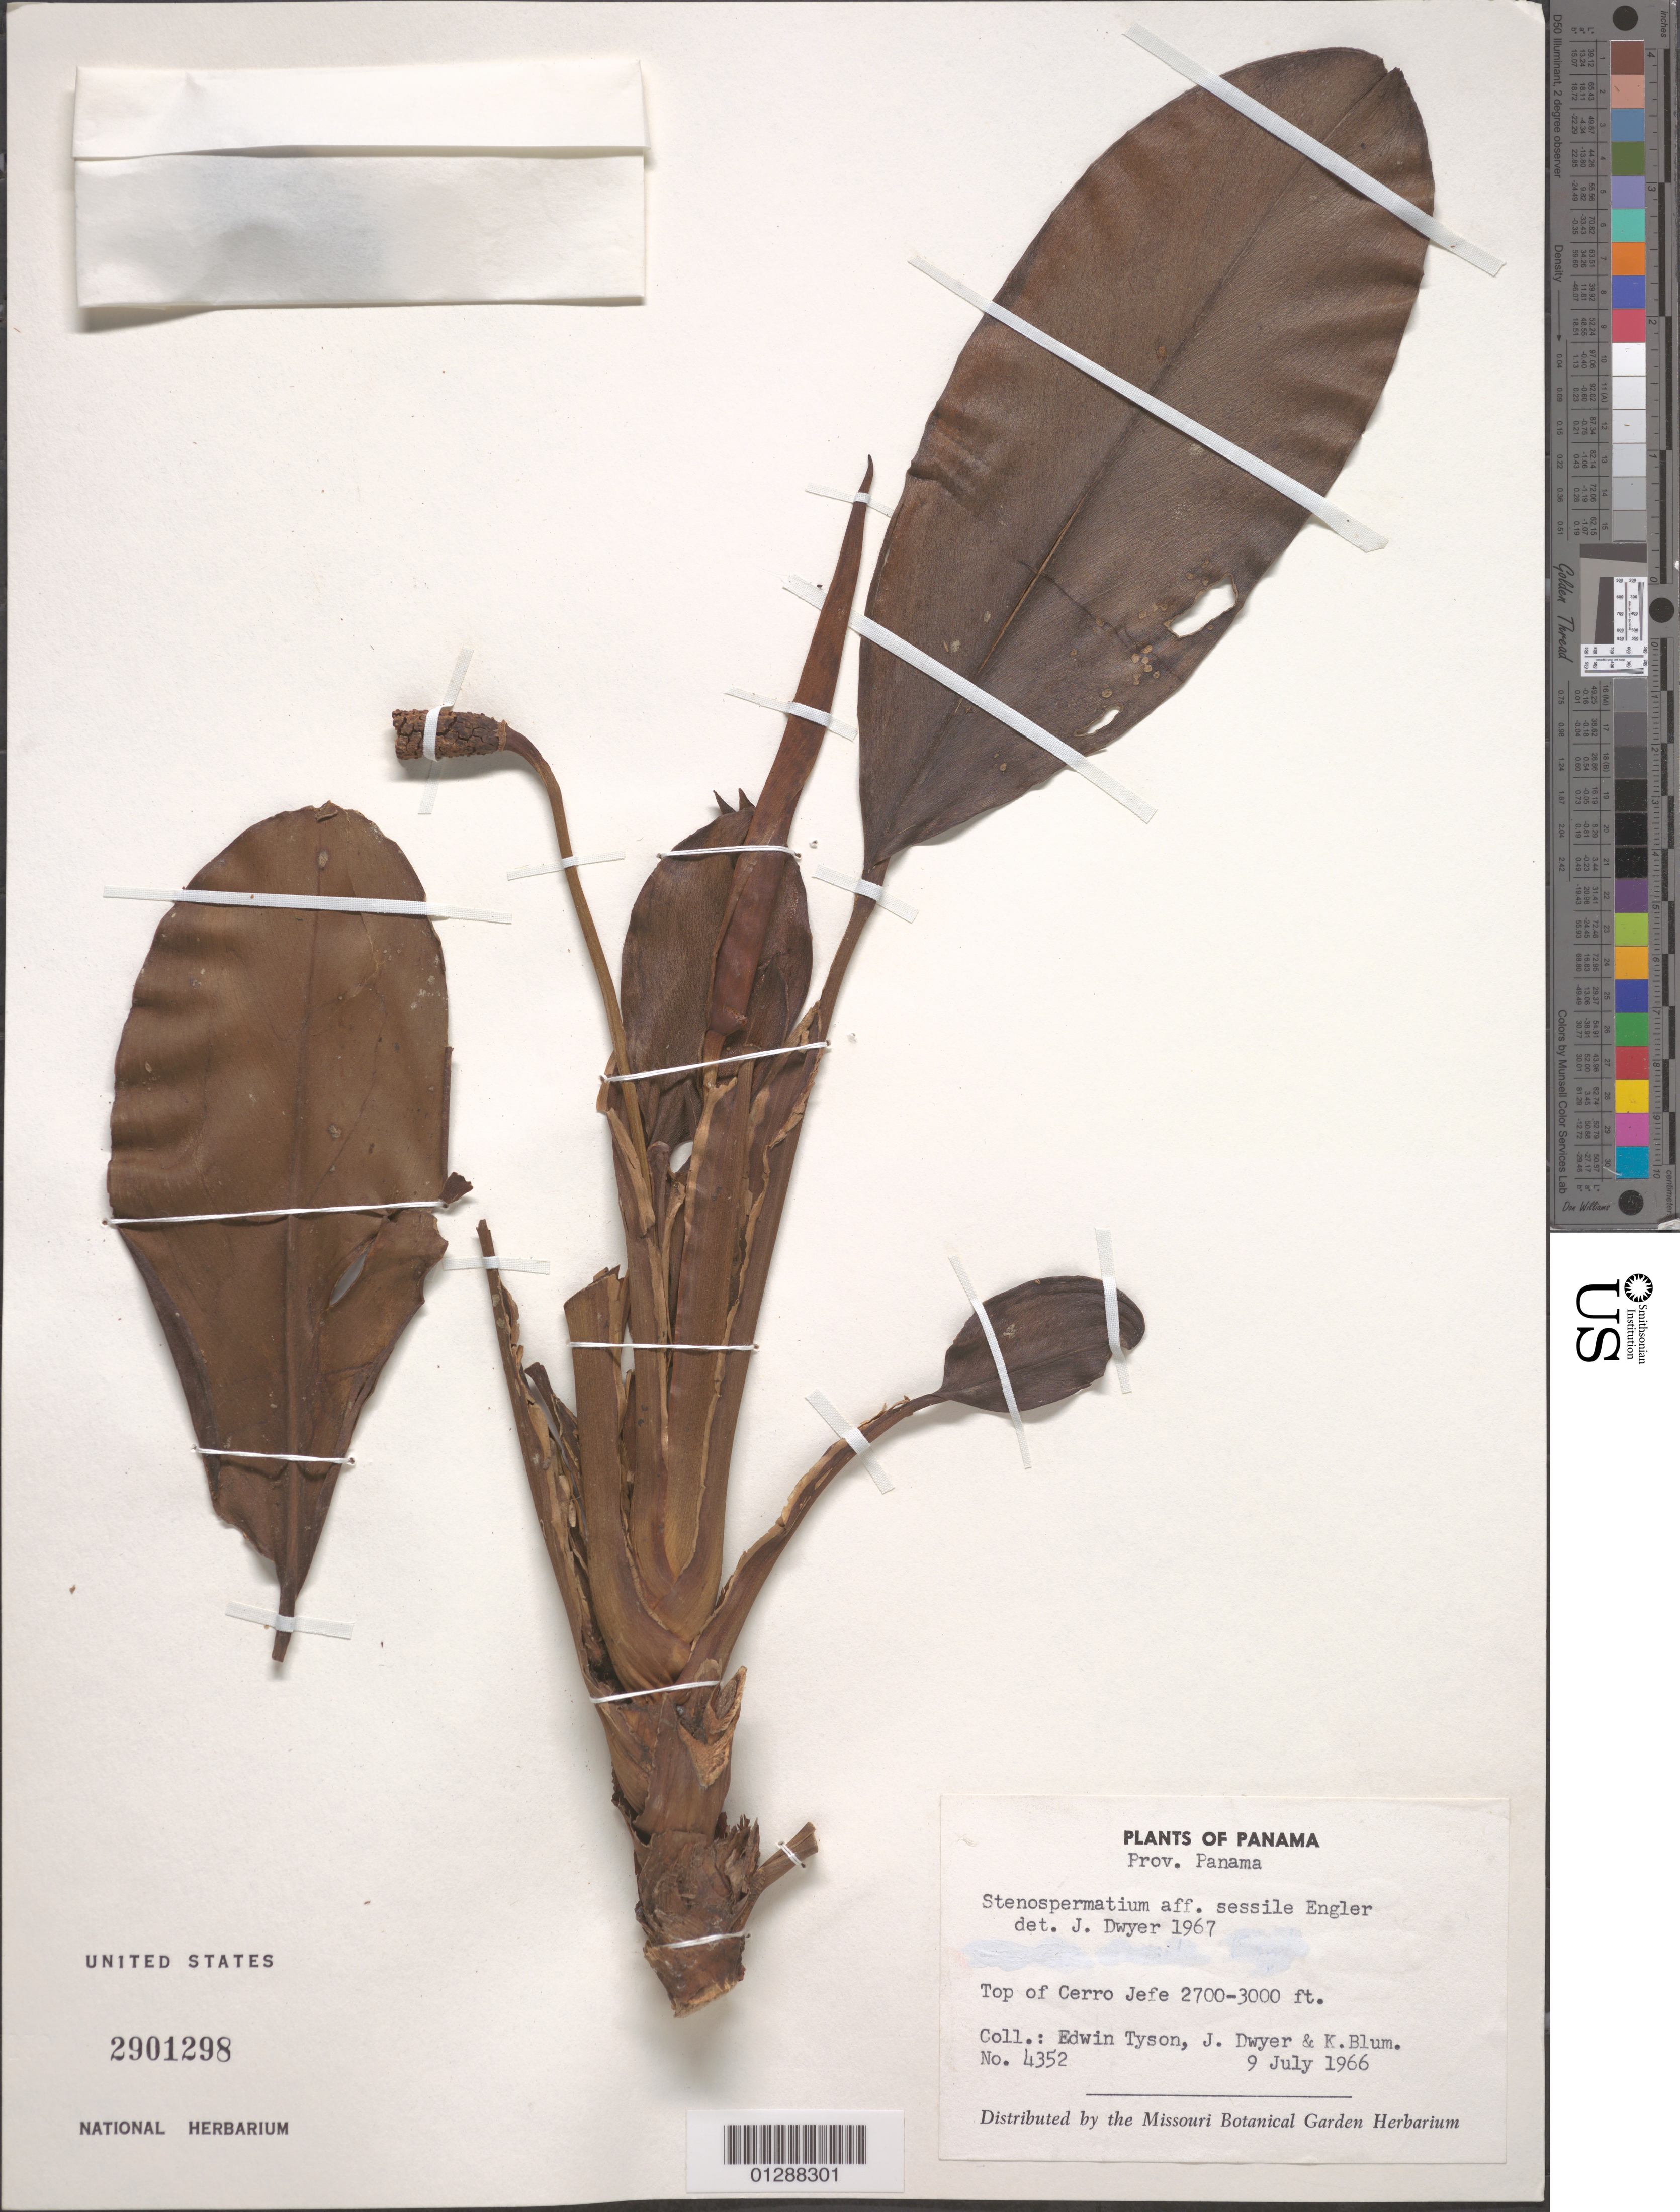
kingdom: Plantae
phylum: Tracheophyta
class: Liliopsida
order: Alismatales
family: Araceae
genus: Stenospermation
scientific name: Stenospermation sessile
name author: Engl.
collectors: E. L. Tyson, J. Dwyer & K. Blum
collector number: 4352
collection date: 1966-07-09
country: Panama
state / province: Panamá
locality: Top of Cerro Jefe.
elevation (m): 823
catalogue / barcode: US 2901298